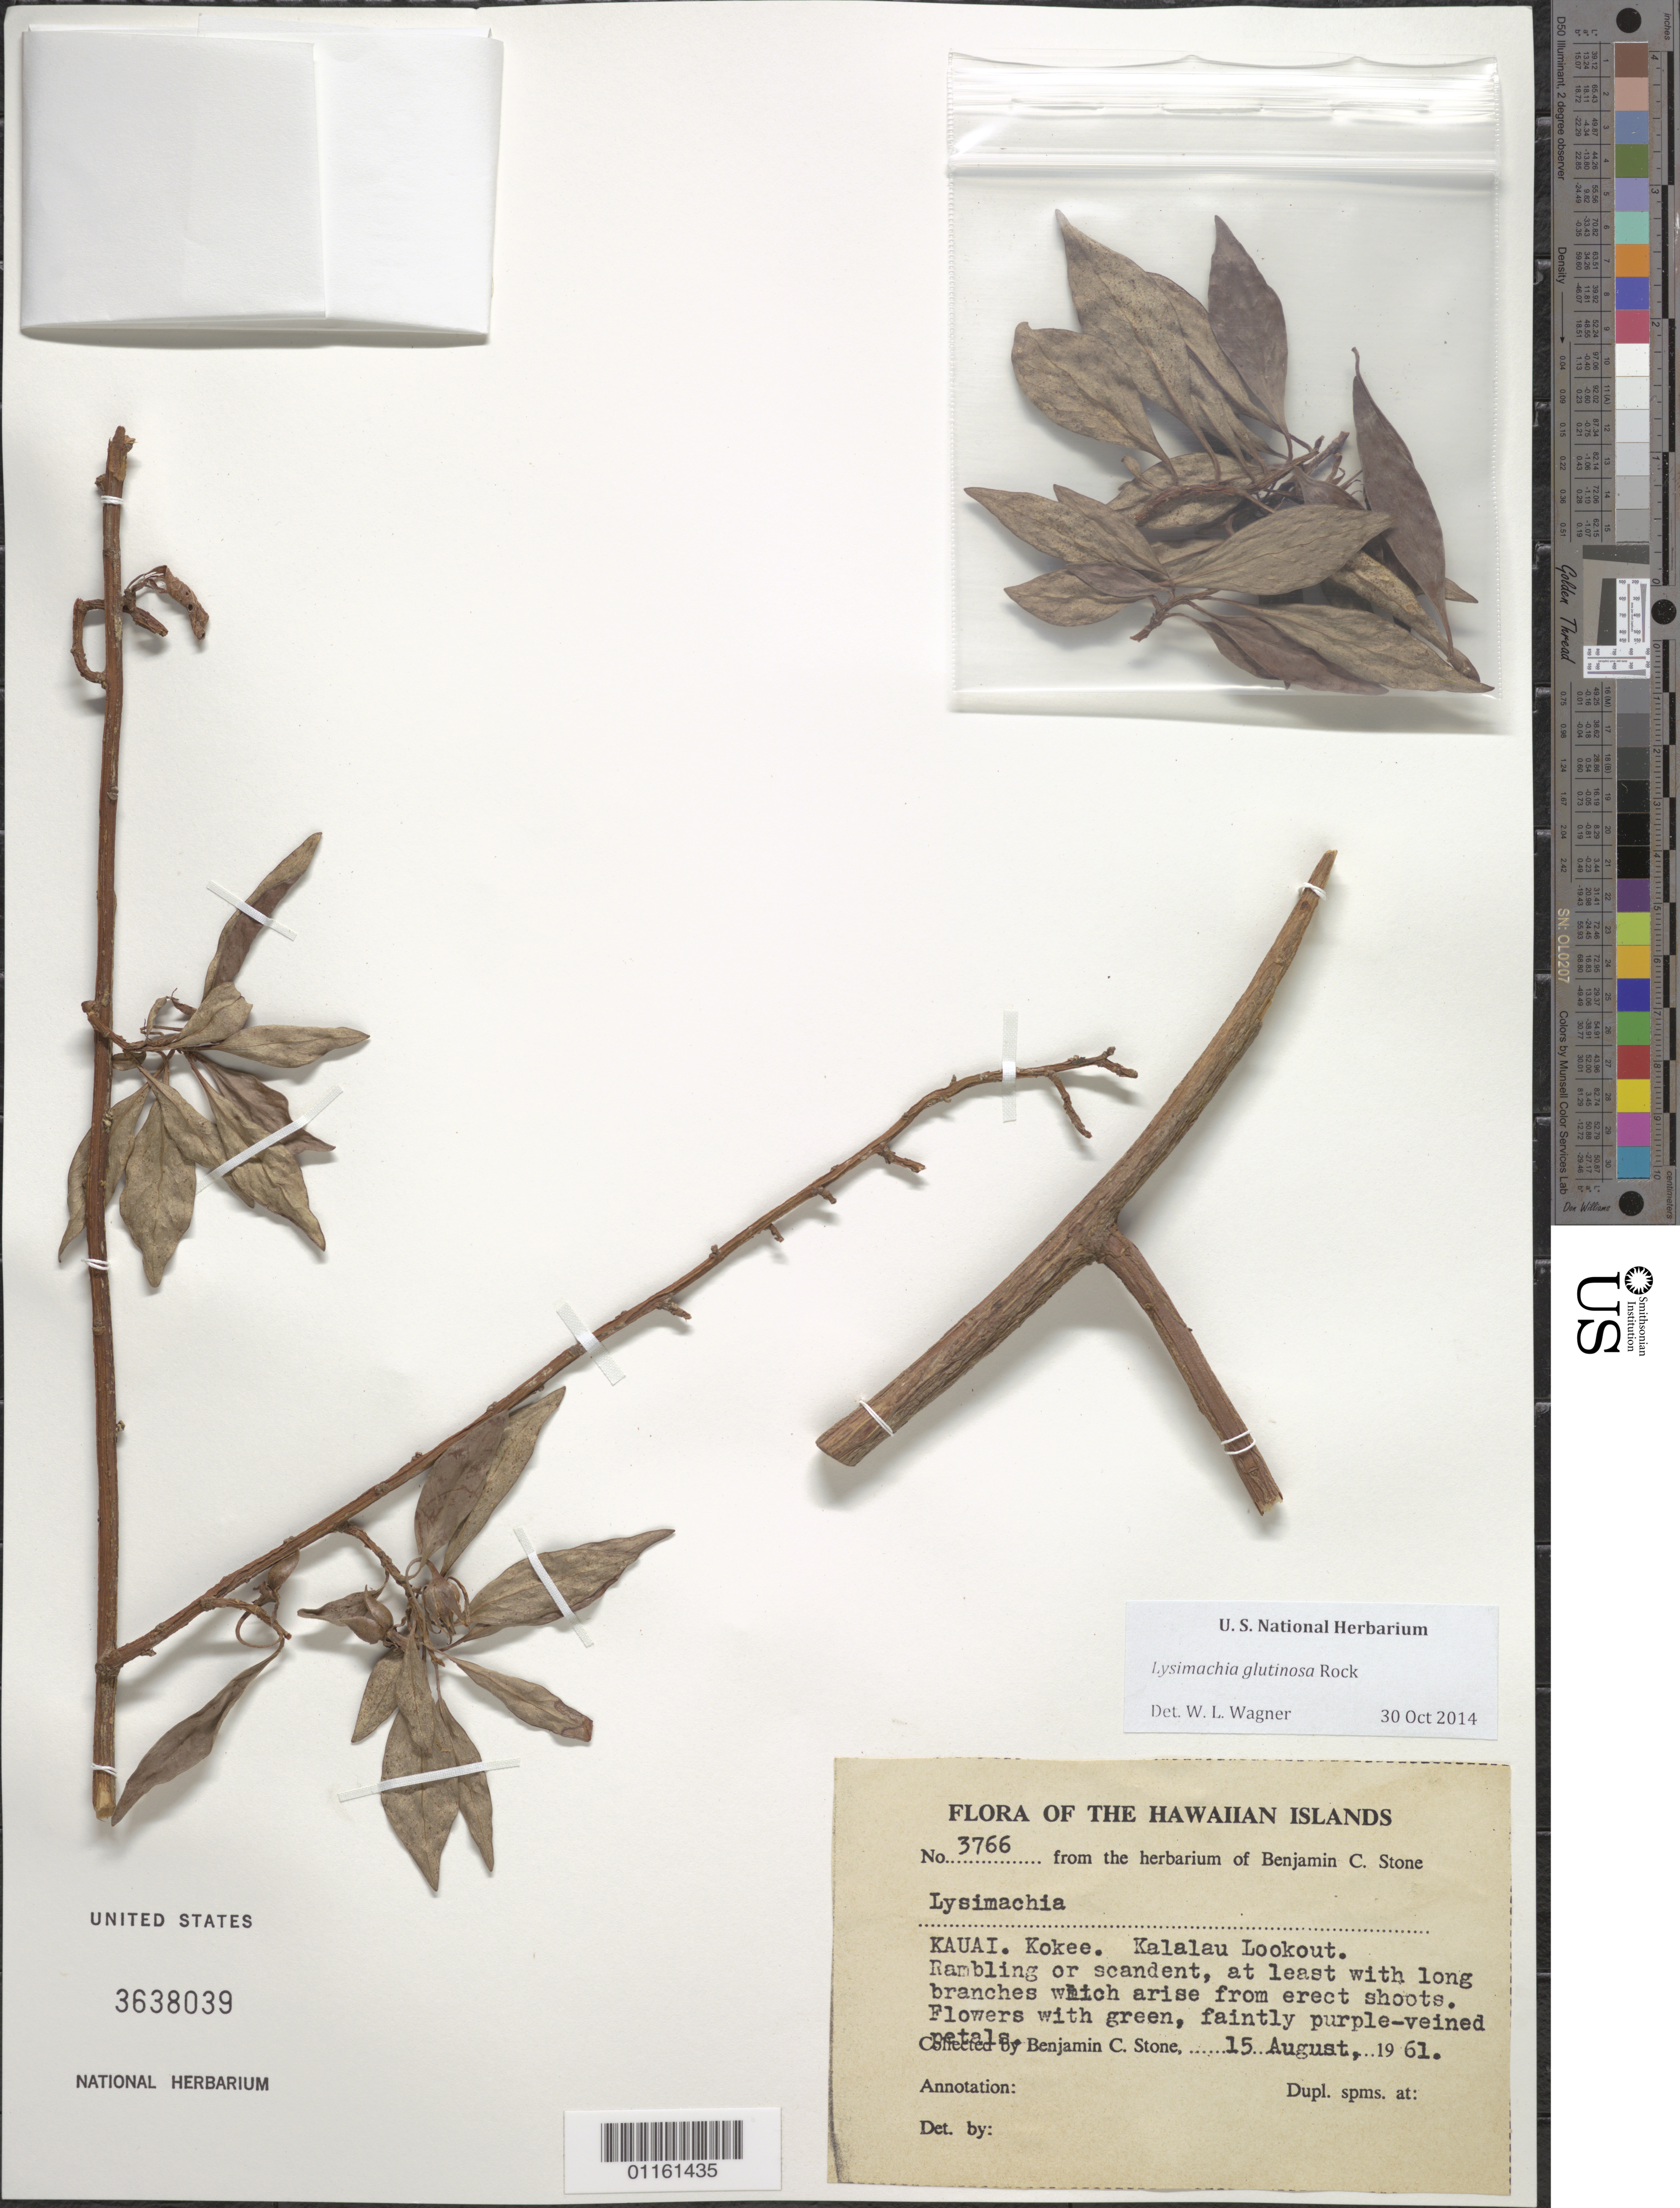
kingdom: Plantae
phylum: Tracheophyta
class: Magnoliopsida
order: Ericales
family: Primulaceae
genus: Lysimachia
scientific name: Lysimachia glutinosa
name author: Rock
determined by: Wagner, W. L., (BOT), Smithsonian Institution - National Museum of Natural History (UNITED STATES)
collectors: B. C. Stone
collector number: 3766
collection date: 1961-08-15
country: United States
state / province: Hawaii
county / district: Kaui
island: Kaua'i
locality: Kokee. Kalalau Lookout.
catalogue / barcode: US 3638039